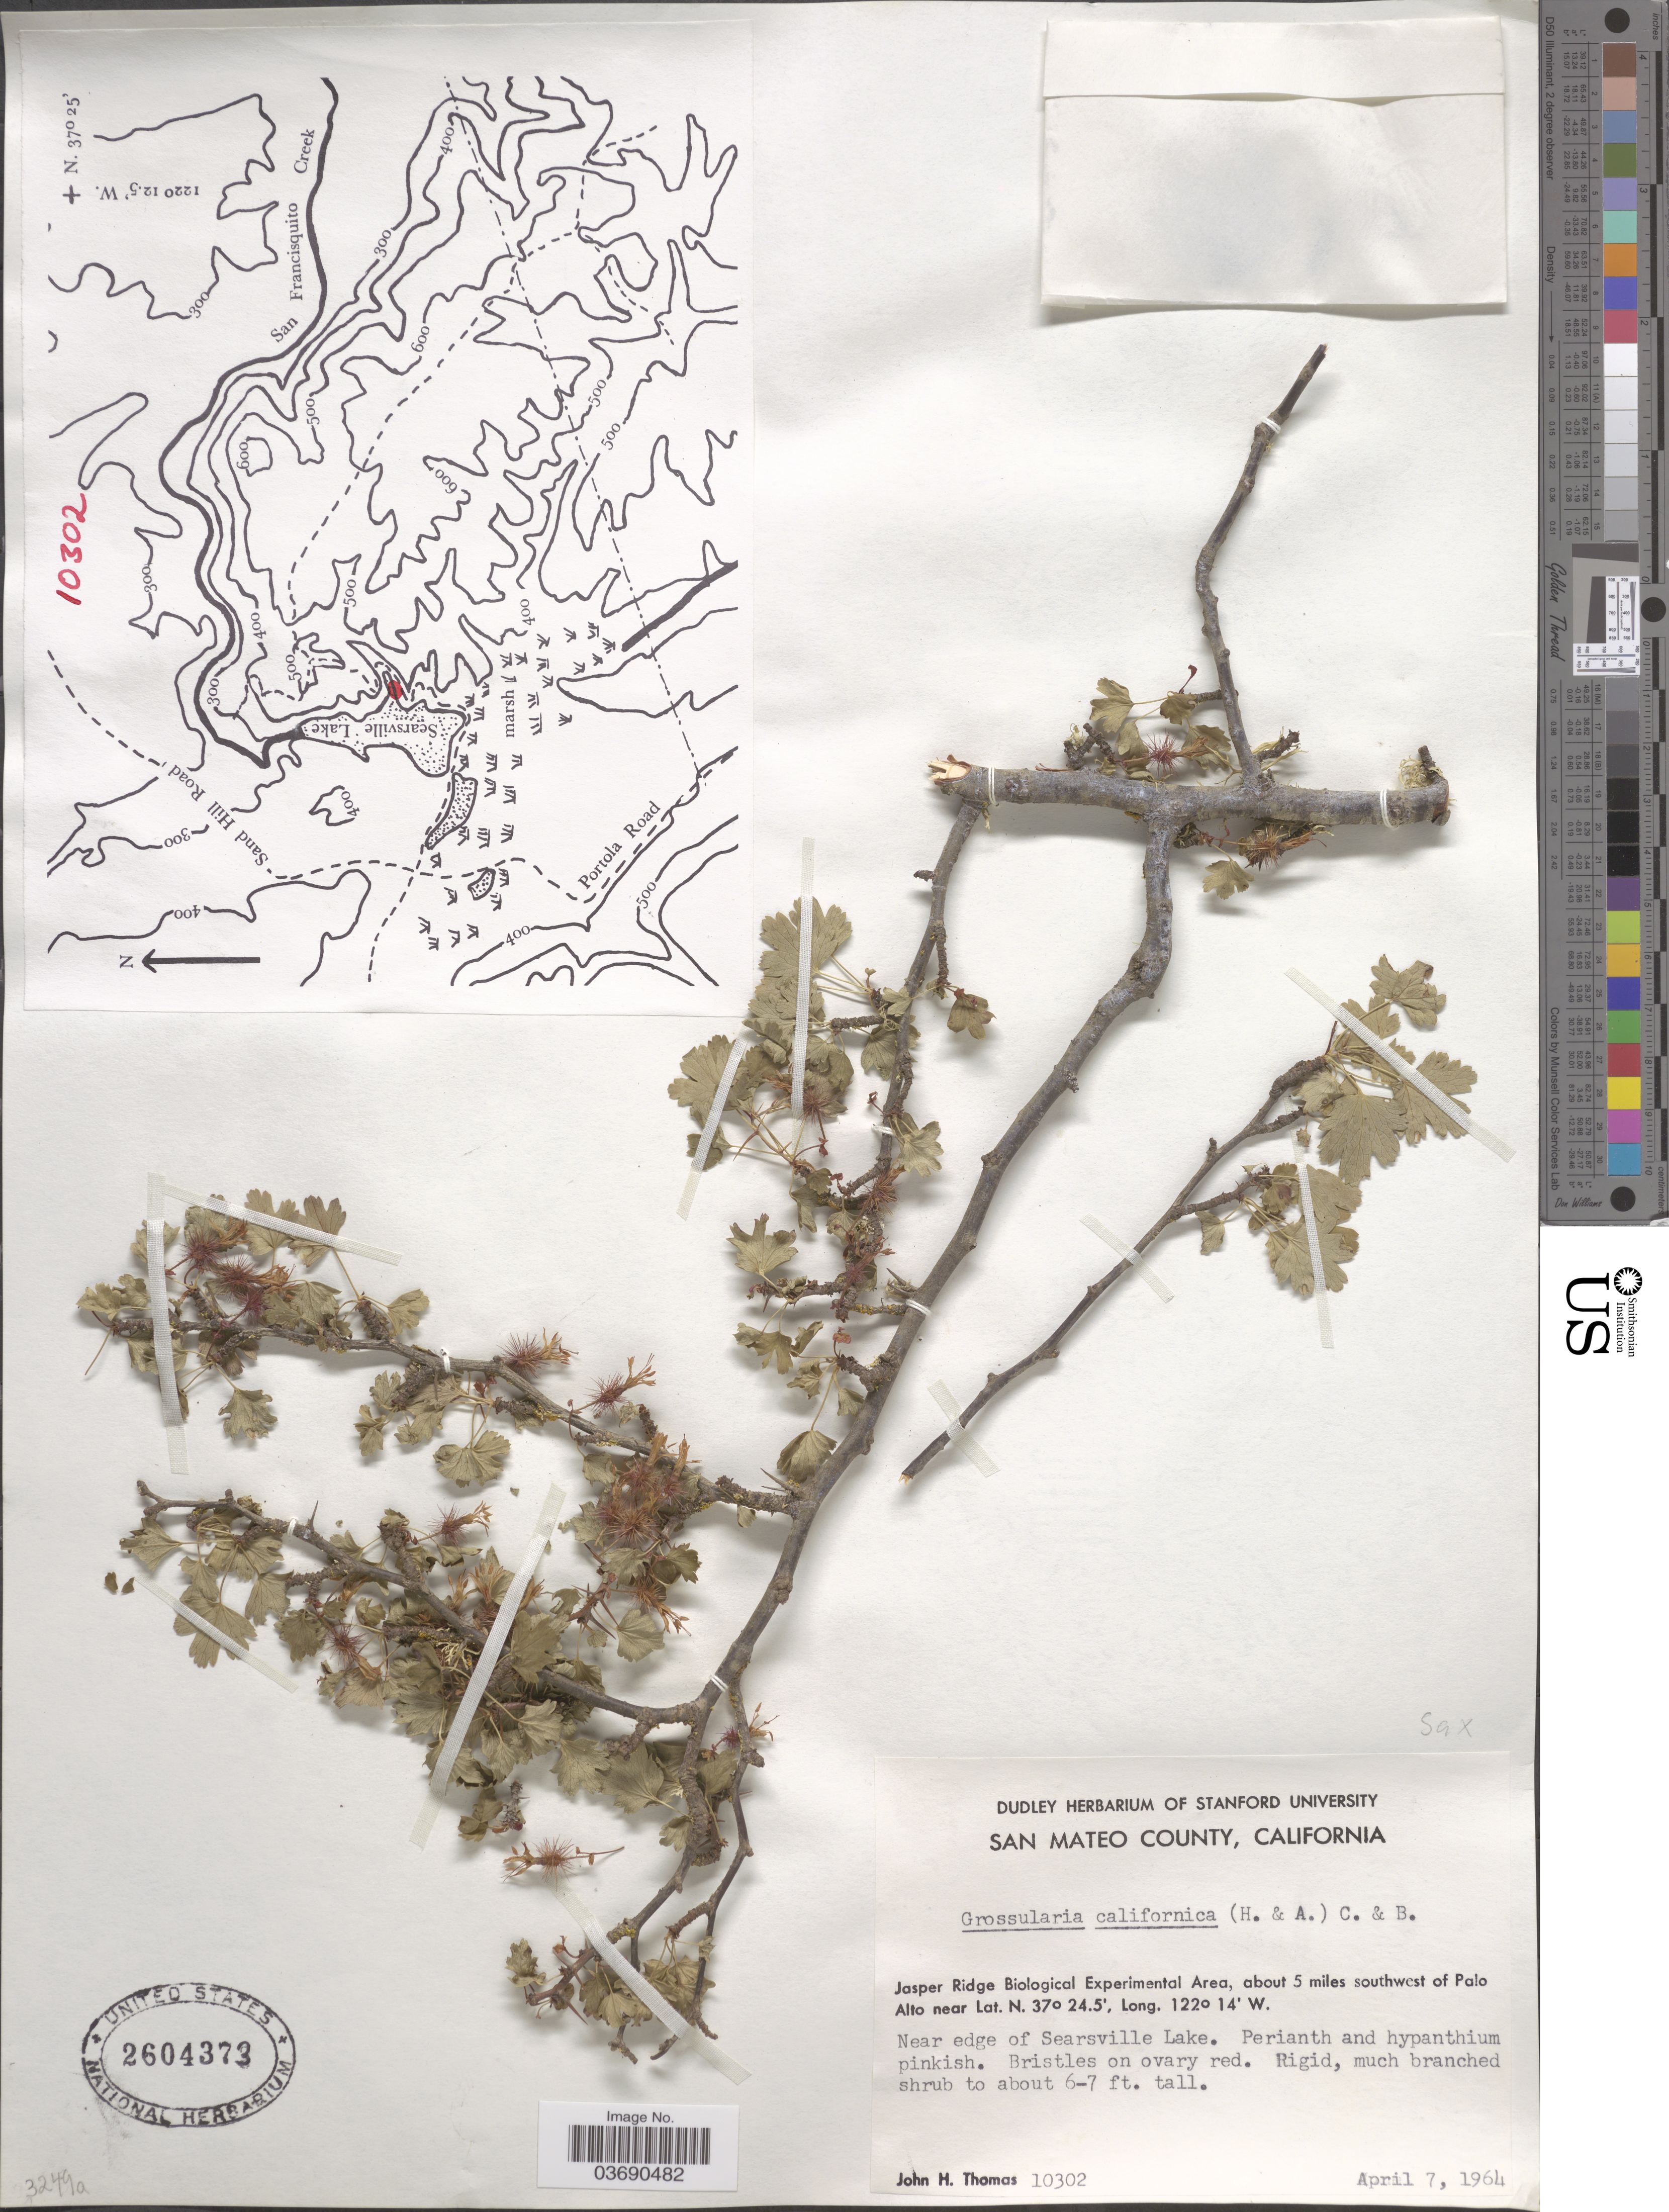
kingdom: Plantae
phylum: Tracheophyta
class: Magnoliopsida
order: Saxifragales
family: Grossulariaceae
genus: Ribes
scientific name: Ribes californicum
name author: Hook. & Arn.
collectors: J. H. Thomas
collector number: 10302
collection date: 1964-04-07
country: United States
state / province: California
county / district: San Mateo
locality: San Mateo County. Jasper Ridge Biological Experimental Area, about 5 miles southwest of Palo Alto. Near edge of Searsville Lake.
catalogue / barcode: US 2604373